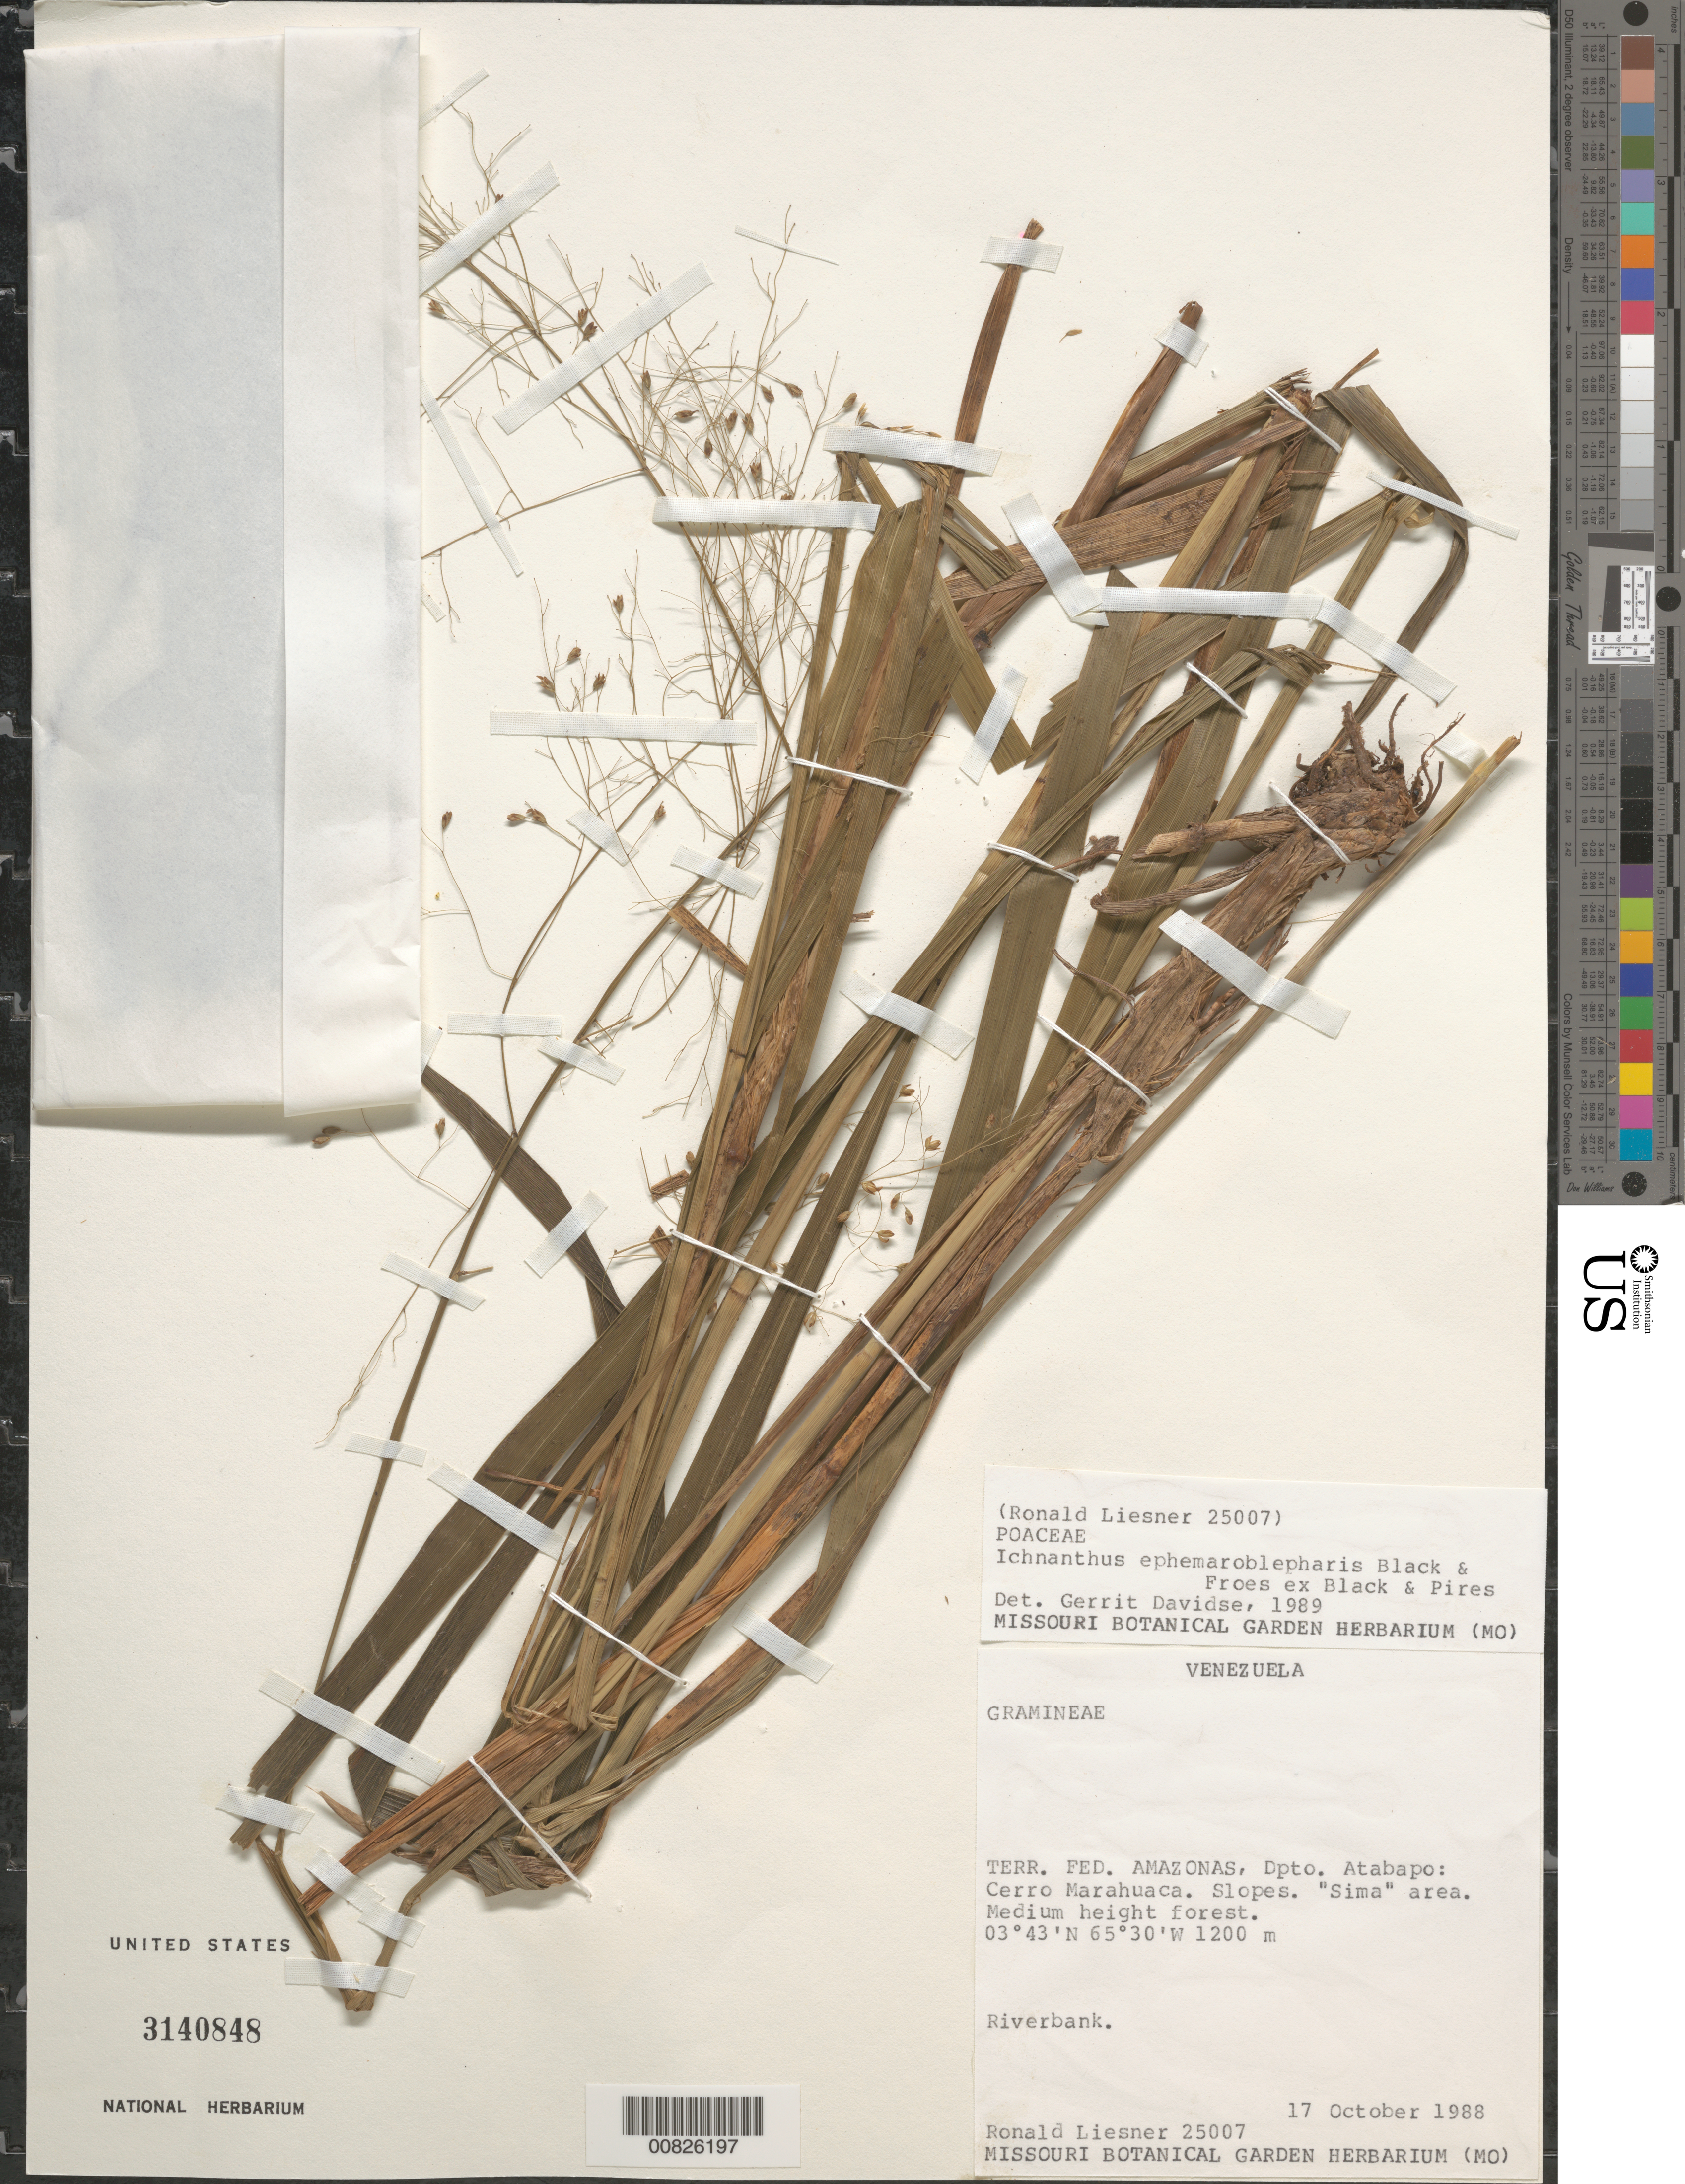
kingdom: Plantae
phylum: Tracheophyta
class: Liliopsida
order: Poales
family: Poaceae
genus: Ichnanthus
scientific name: Ichnanthus ephemeroblepharis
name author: G.A. Black & Fróes in G.A. Black & Pires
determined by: Davidse, Gerrit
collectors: R. L. Liesner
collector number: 25007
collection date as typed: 17-Oct-88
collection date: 1988-10-17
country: Venezuela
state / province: Amazonas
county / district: Atabapo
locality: Cerro Marahuaca, "Sima" area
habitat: Riverbank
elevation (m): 1200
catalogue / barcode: US 3140848